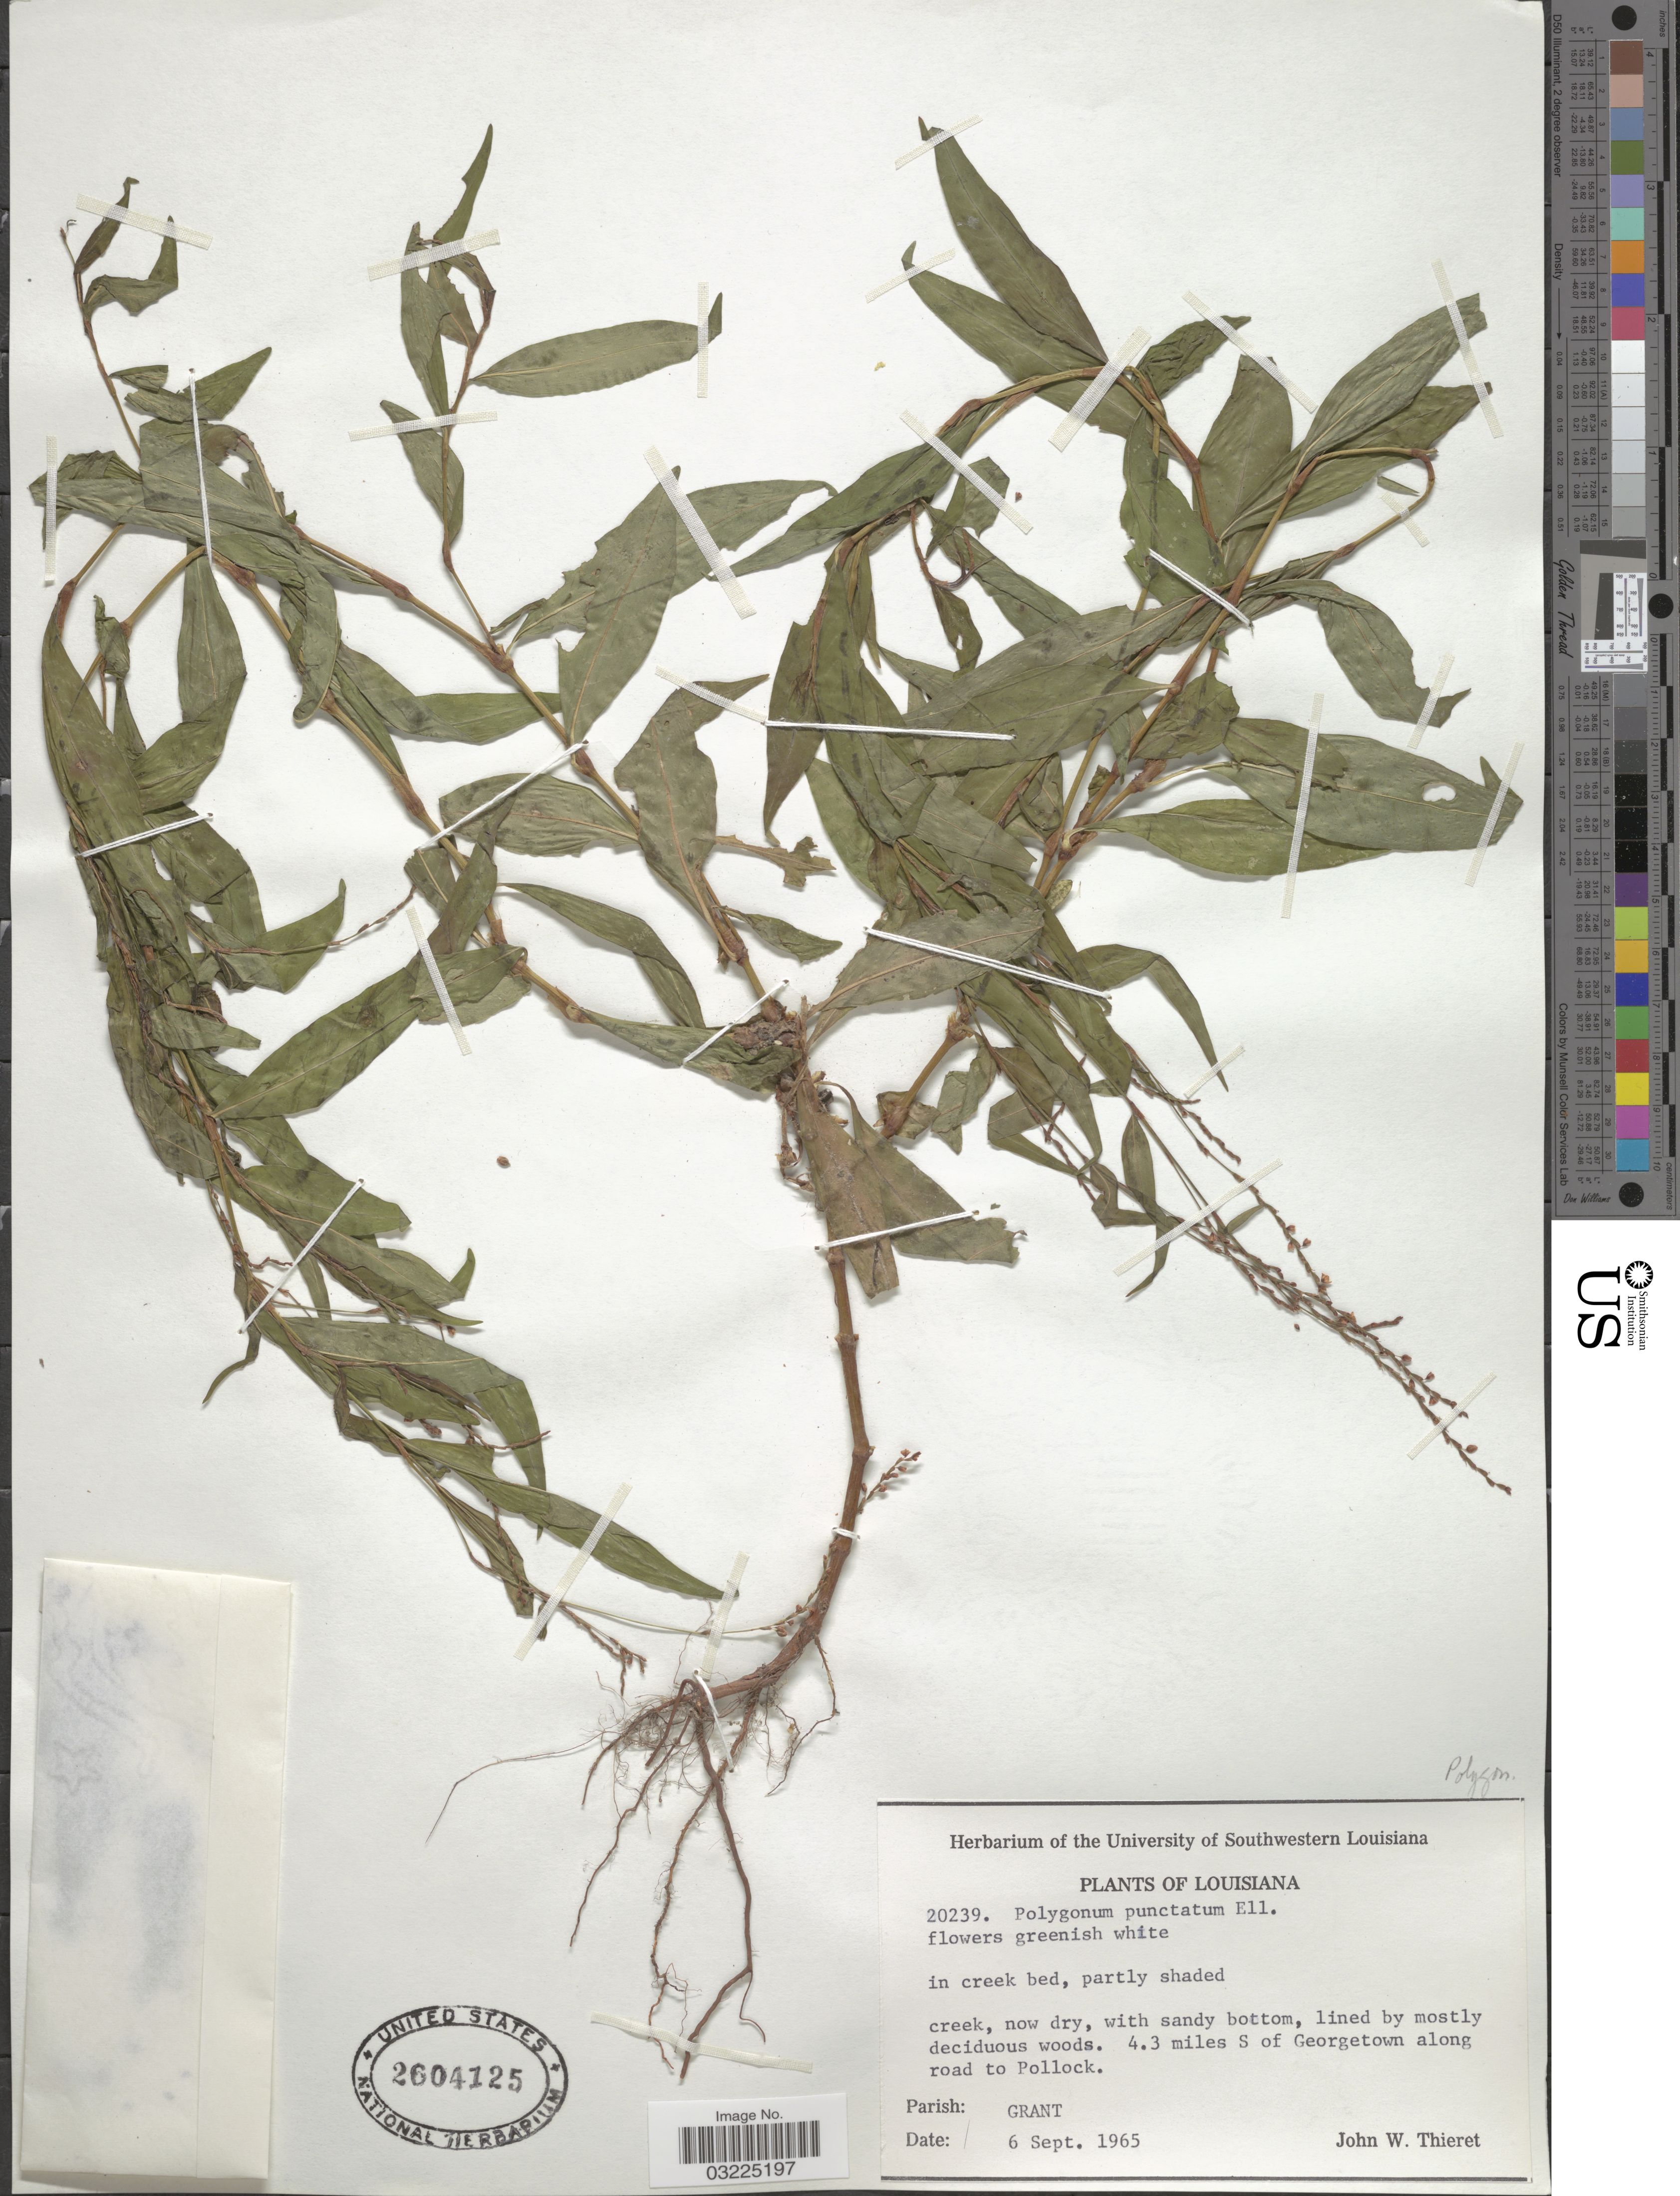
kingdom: Plantae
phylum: Tracheophyta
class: Magnoliopsida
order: Caryophyllales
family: Polygonaceae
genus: Persicaria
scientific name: Persicaria punctata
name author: (Elliott) Small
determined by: Atha, D. E.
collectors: J. W. Thieret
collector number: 20239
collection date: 1965-09-06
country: United States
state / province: Louisiana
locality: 4.3 miles S of Georgetown along road to Pollock, Parish: Grant.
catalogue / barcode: US 2604125